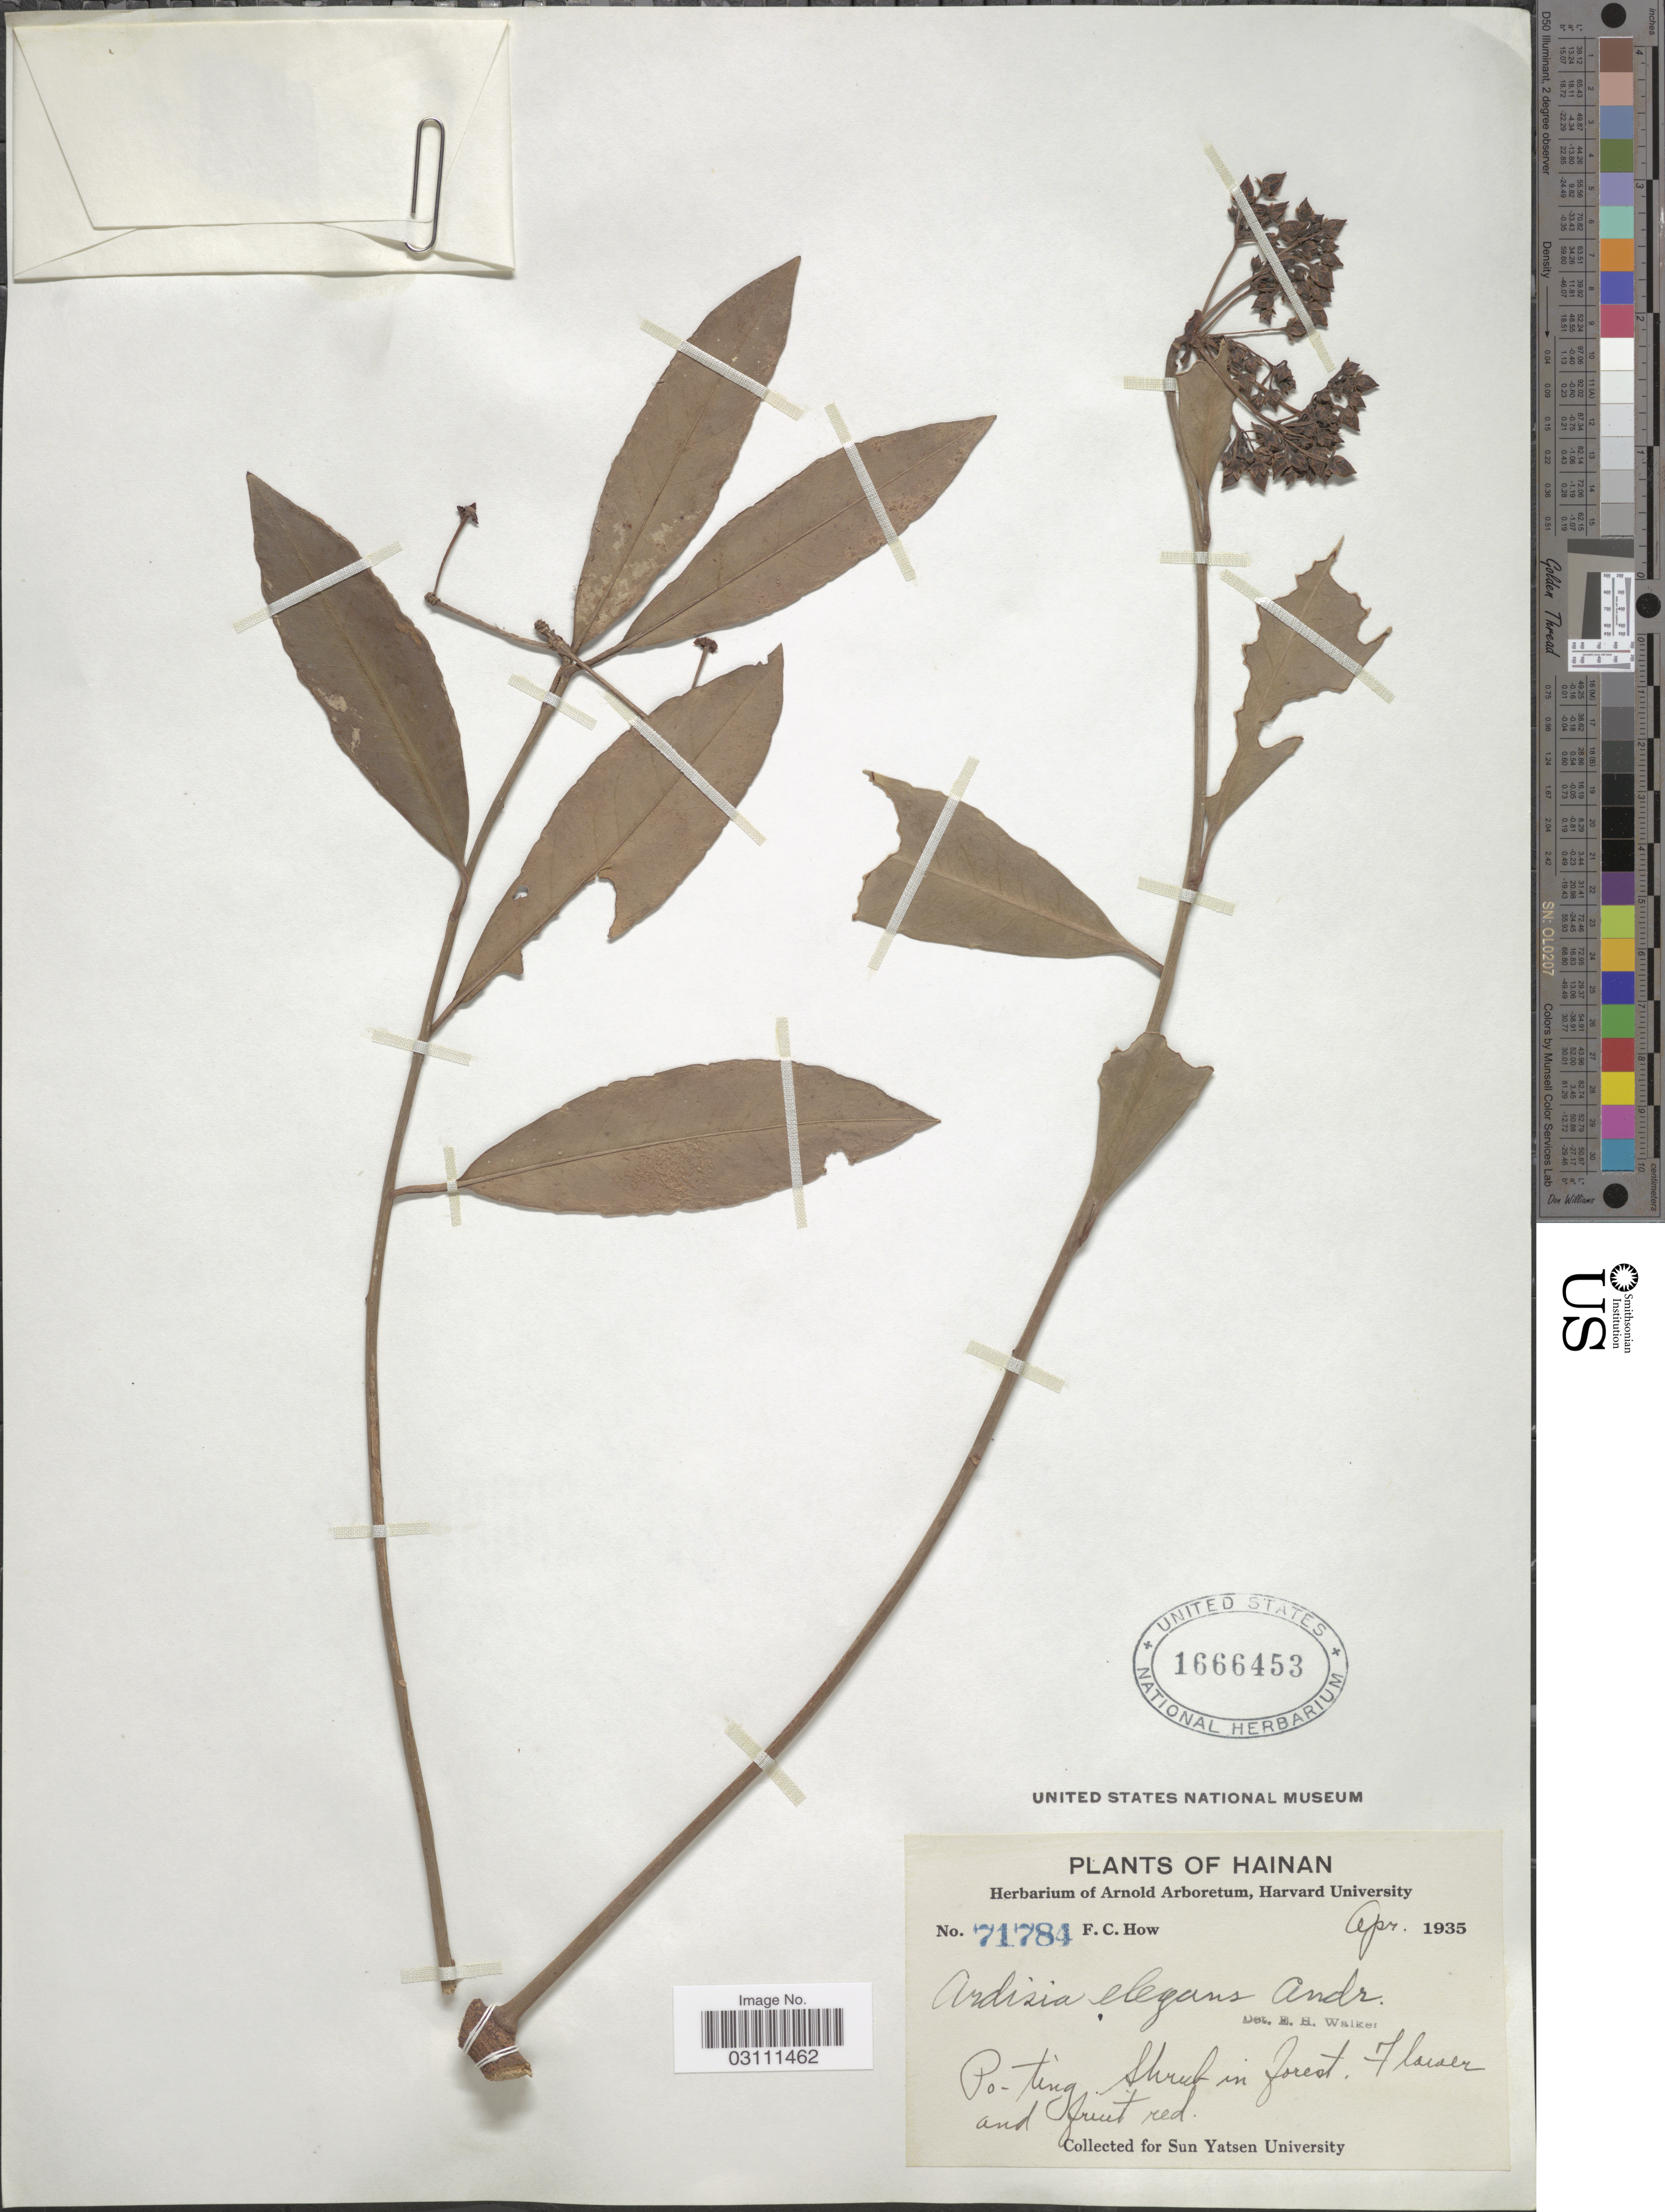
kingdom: Plantae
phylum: Tracheophyta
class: Magnoliopsida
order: Ericales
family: Primulaceae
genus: Ardisia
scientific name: Ardisia elegans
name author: Andrews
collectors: F. C. How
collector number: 71784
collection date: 1935-04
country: China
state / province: Hainan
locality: Po-ting.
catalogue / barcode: US 1666453